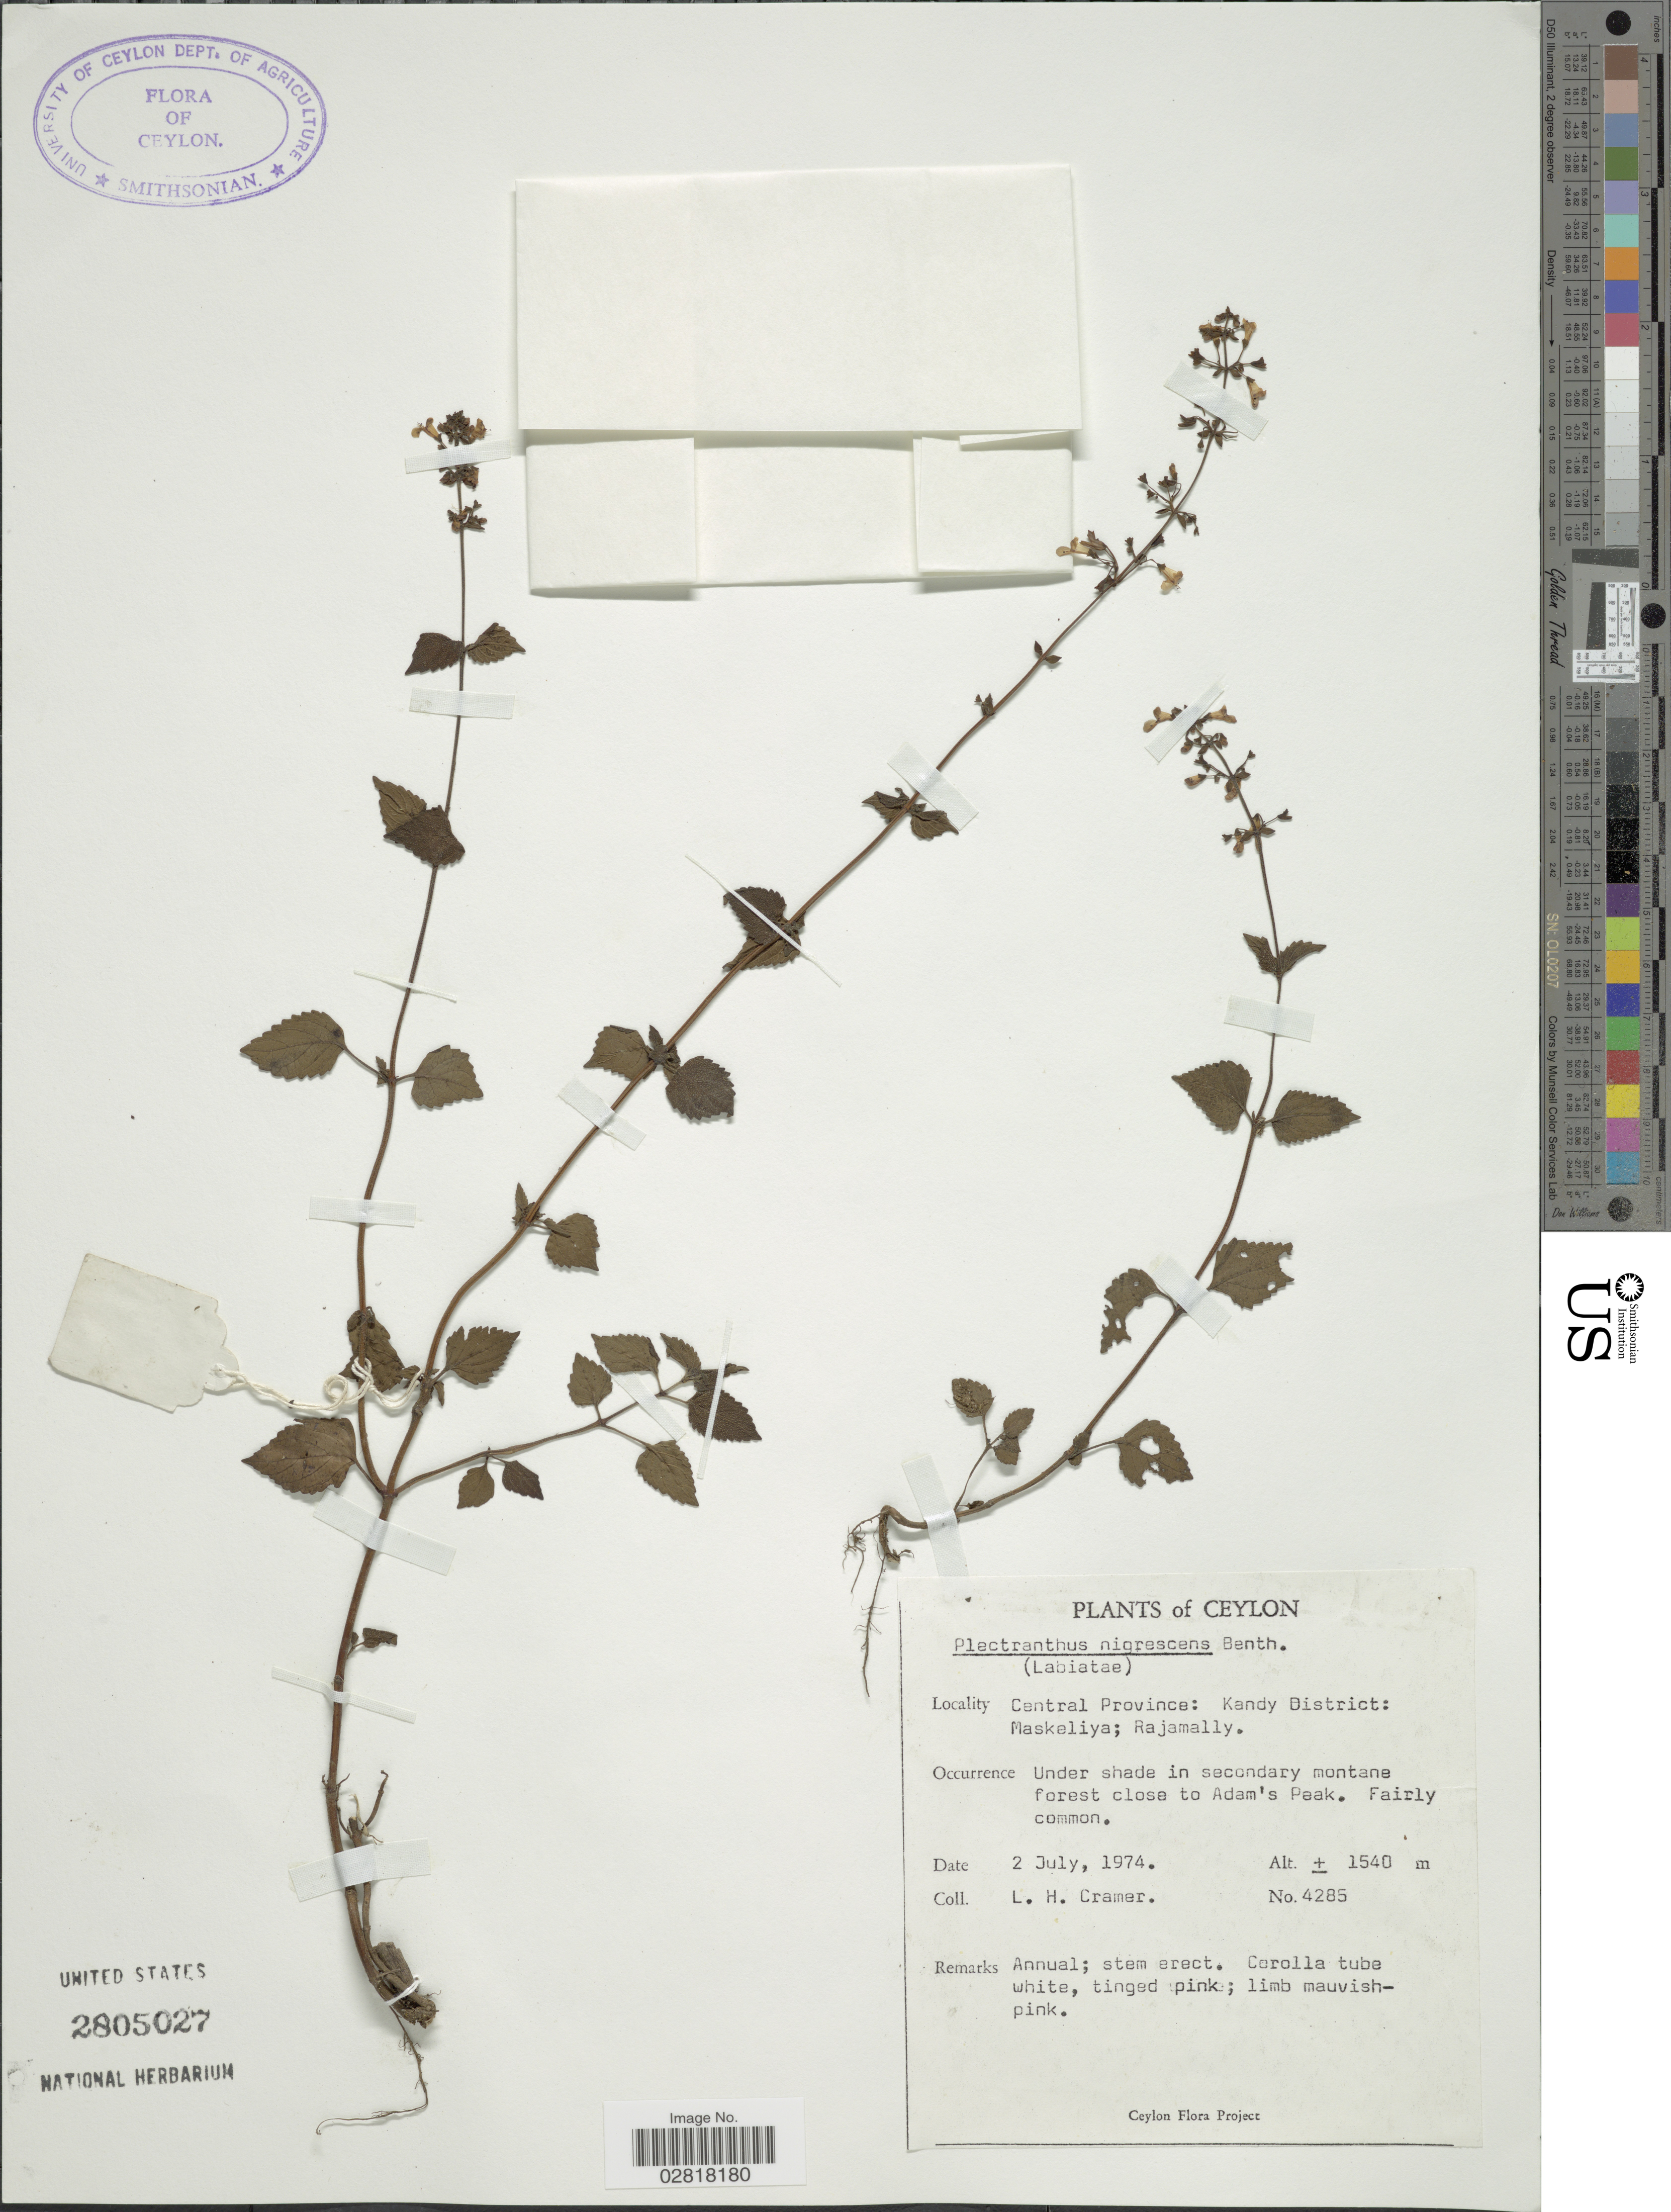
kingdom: Plantae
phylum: Tracheophyta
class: Magnoliopsida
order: Lamiales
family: Lamiaceae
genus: Plectranthus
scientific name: Plectranthus nigrescens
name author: Benth.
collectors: L. H. Cramer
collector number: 4285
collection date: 1974-07-02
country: Sri Lanka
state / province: Central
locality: Ceylon, Kandy District: Maskeliya; Rajamally, close to Adam's Peak.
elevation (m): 1540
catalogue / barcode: US 2805027